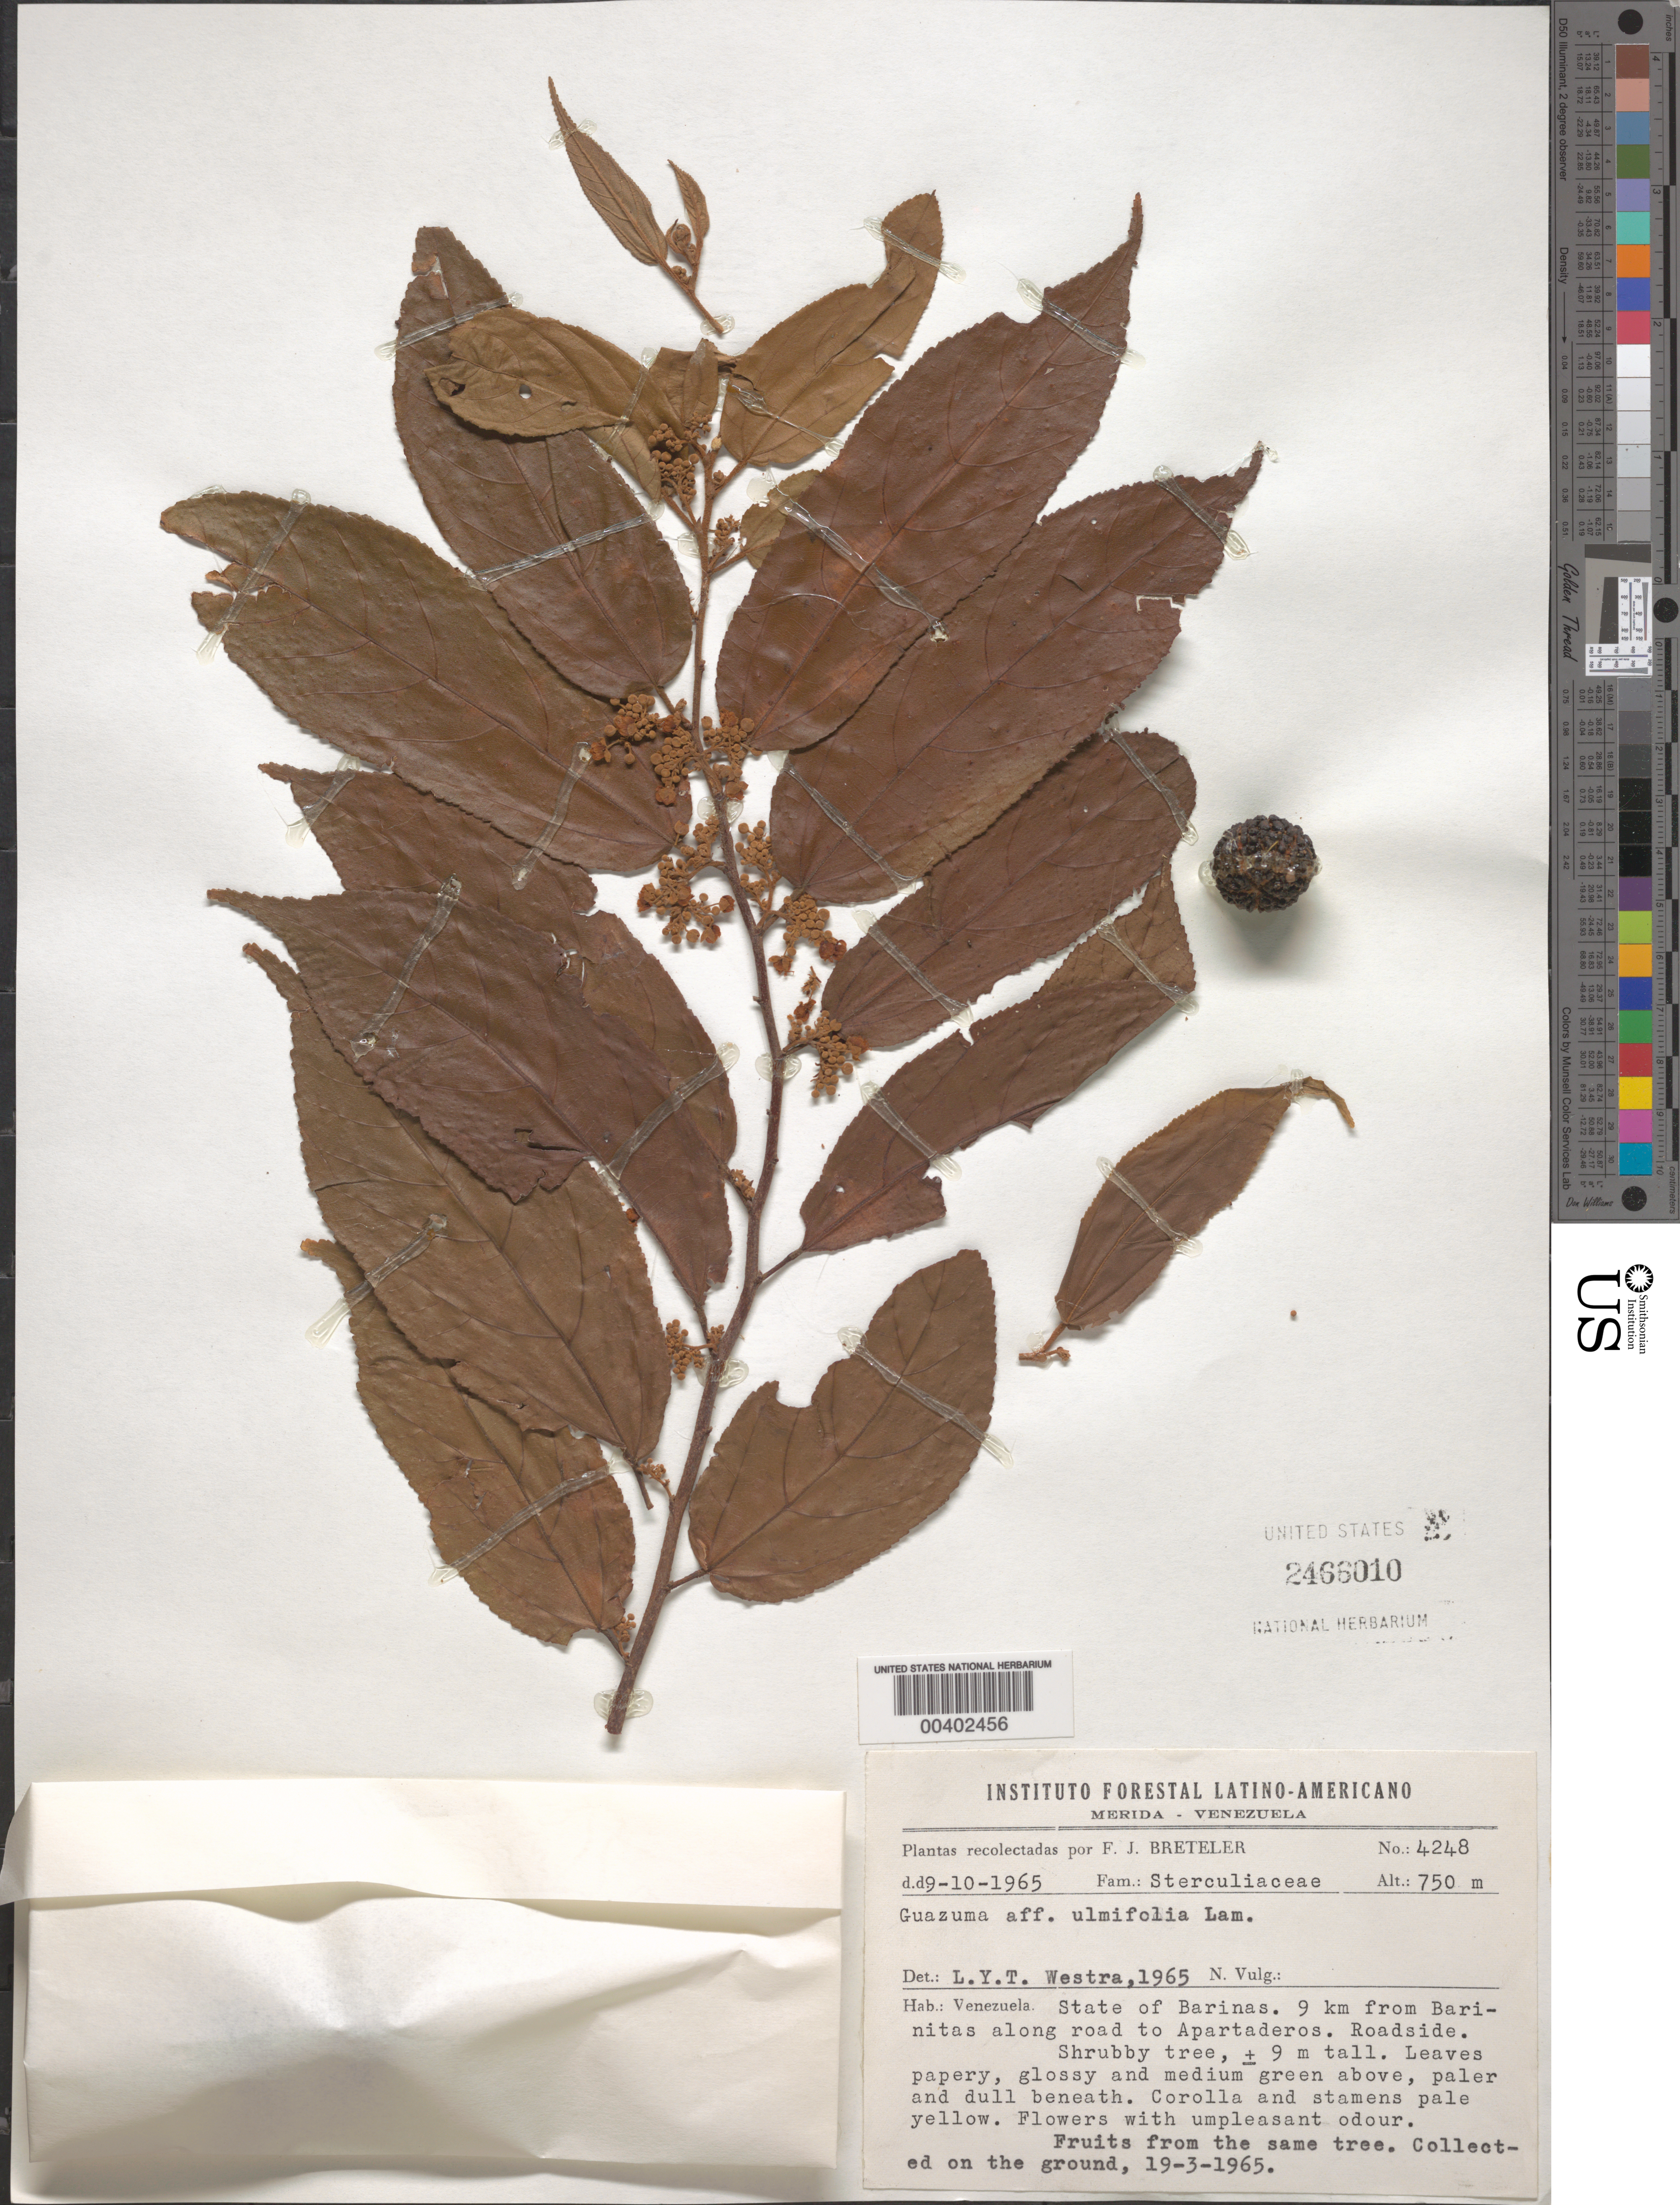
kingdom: Plantae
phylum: Tracheophyta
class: Magnoliopsida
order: Malvales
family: Malvaceae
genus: Guazuma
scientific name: Guazuma ulmifolia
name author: Lam.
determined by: Westra, L. Y. T., (U), Nationaal Herbarium Nederland, Utrecht University branch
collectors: F. J. Breteler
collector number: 4248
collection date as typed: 09 Oct 1965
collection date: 1965-10-09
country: Venezuela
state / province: Barinas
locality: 9 km from Barinitas along the road to Apartaderos.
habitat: Roadside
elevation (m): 750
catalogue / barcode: US 2466010